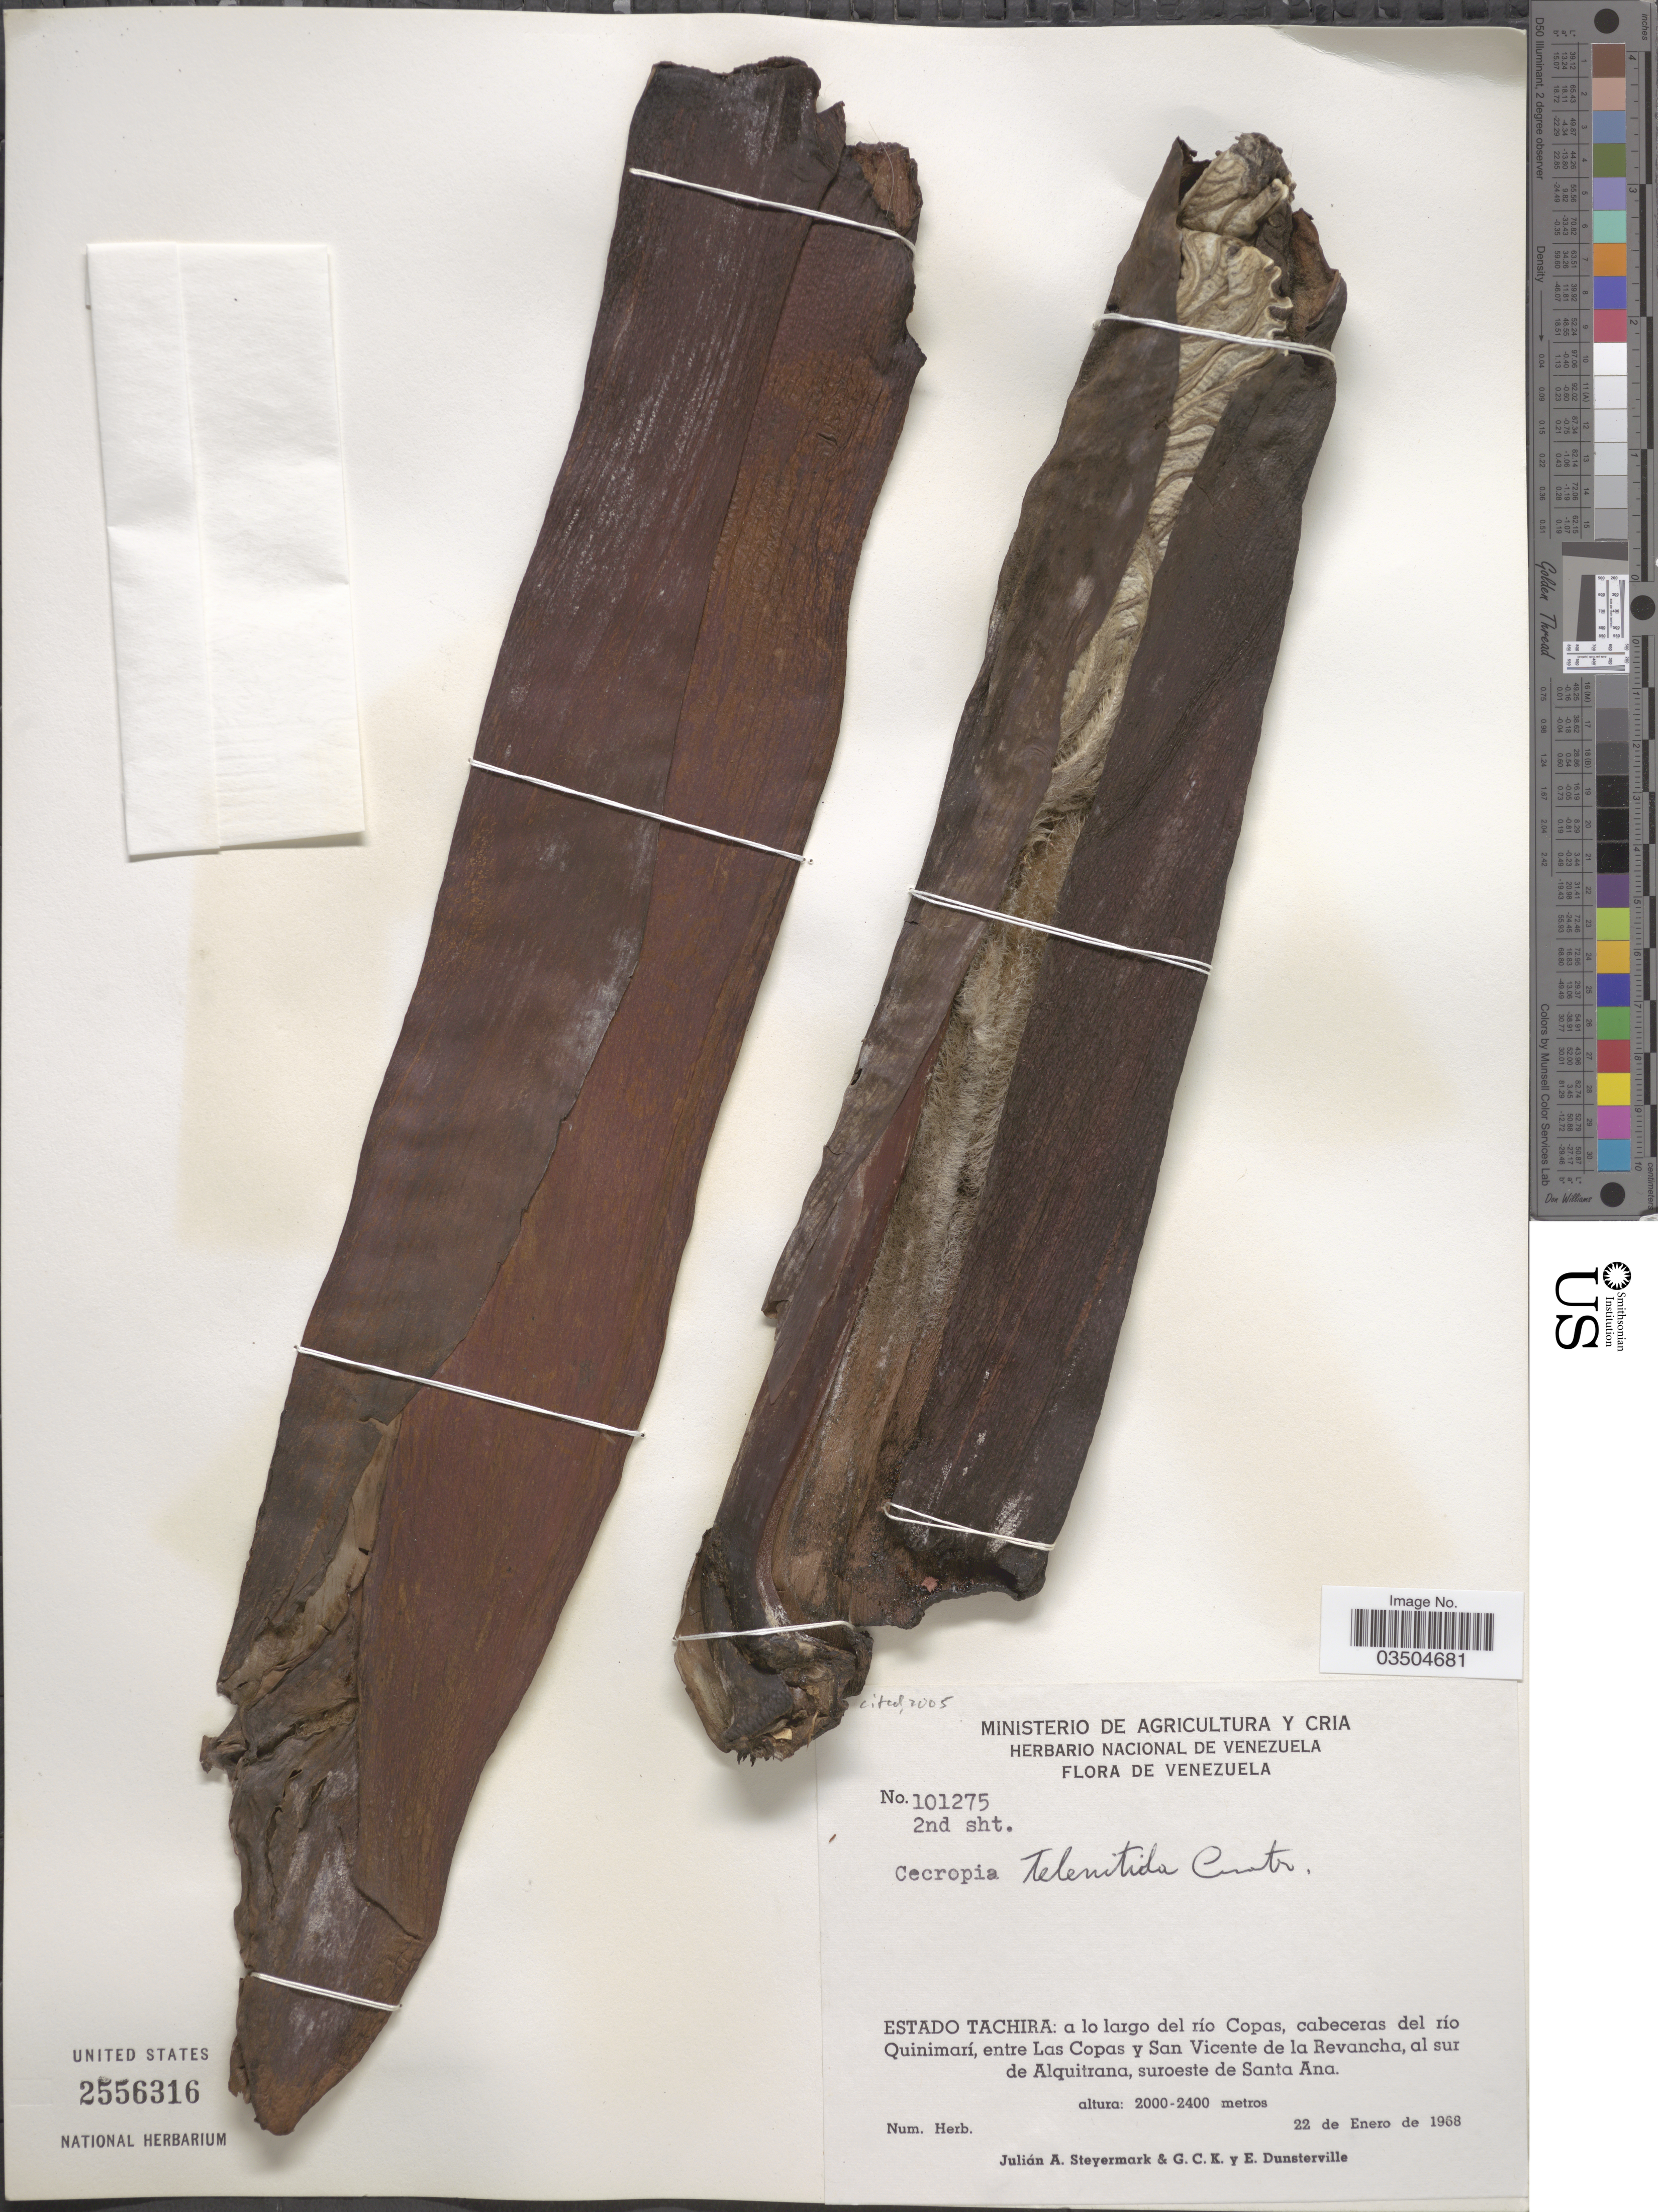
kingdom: Plantae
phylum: Tracheophyta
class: Magnoliopsida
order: Rosales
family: Urticaceae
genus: Cecropia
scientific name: Cecropia telenitida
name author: Cuatrec.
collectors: J. Steyermark, G. C. K. Dunsterville & E. Dunsterville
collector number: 101275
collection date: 1968-01-22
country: Venezuela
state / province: Tachira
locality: A lo largo del río Copas, cabeceras del río Quinimarí, entre Las Copas y San Vicente de la Revancha, al sur de Alquitrana, suroeste de Santa Ana.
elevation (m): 2000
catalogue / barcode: US 2556316